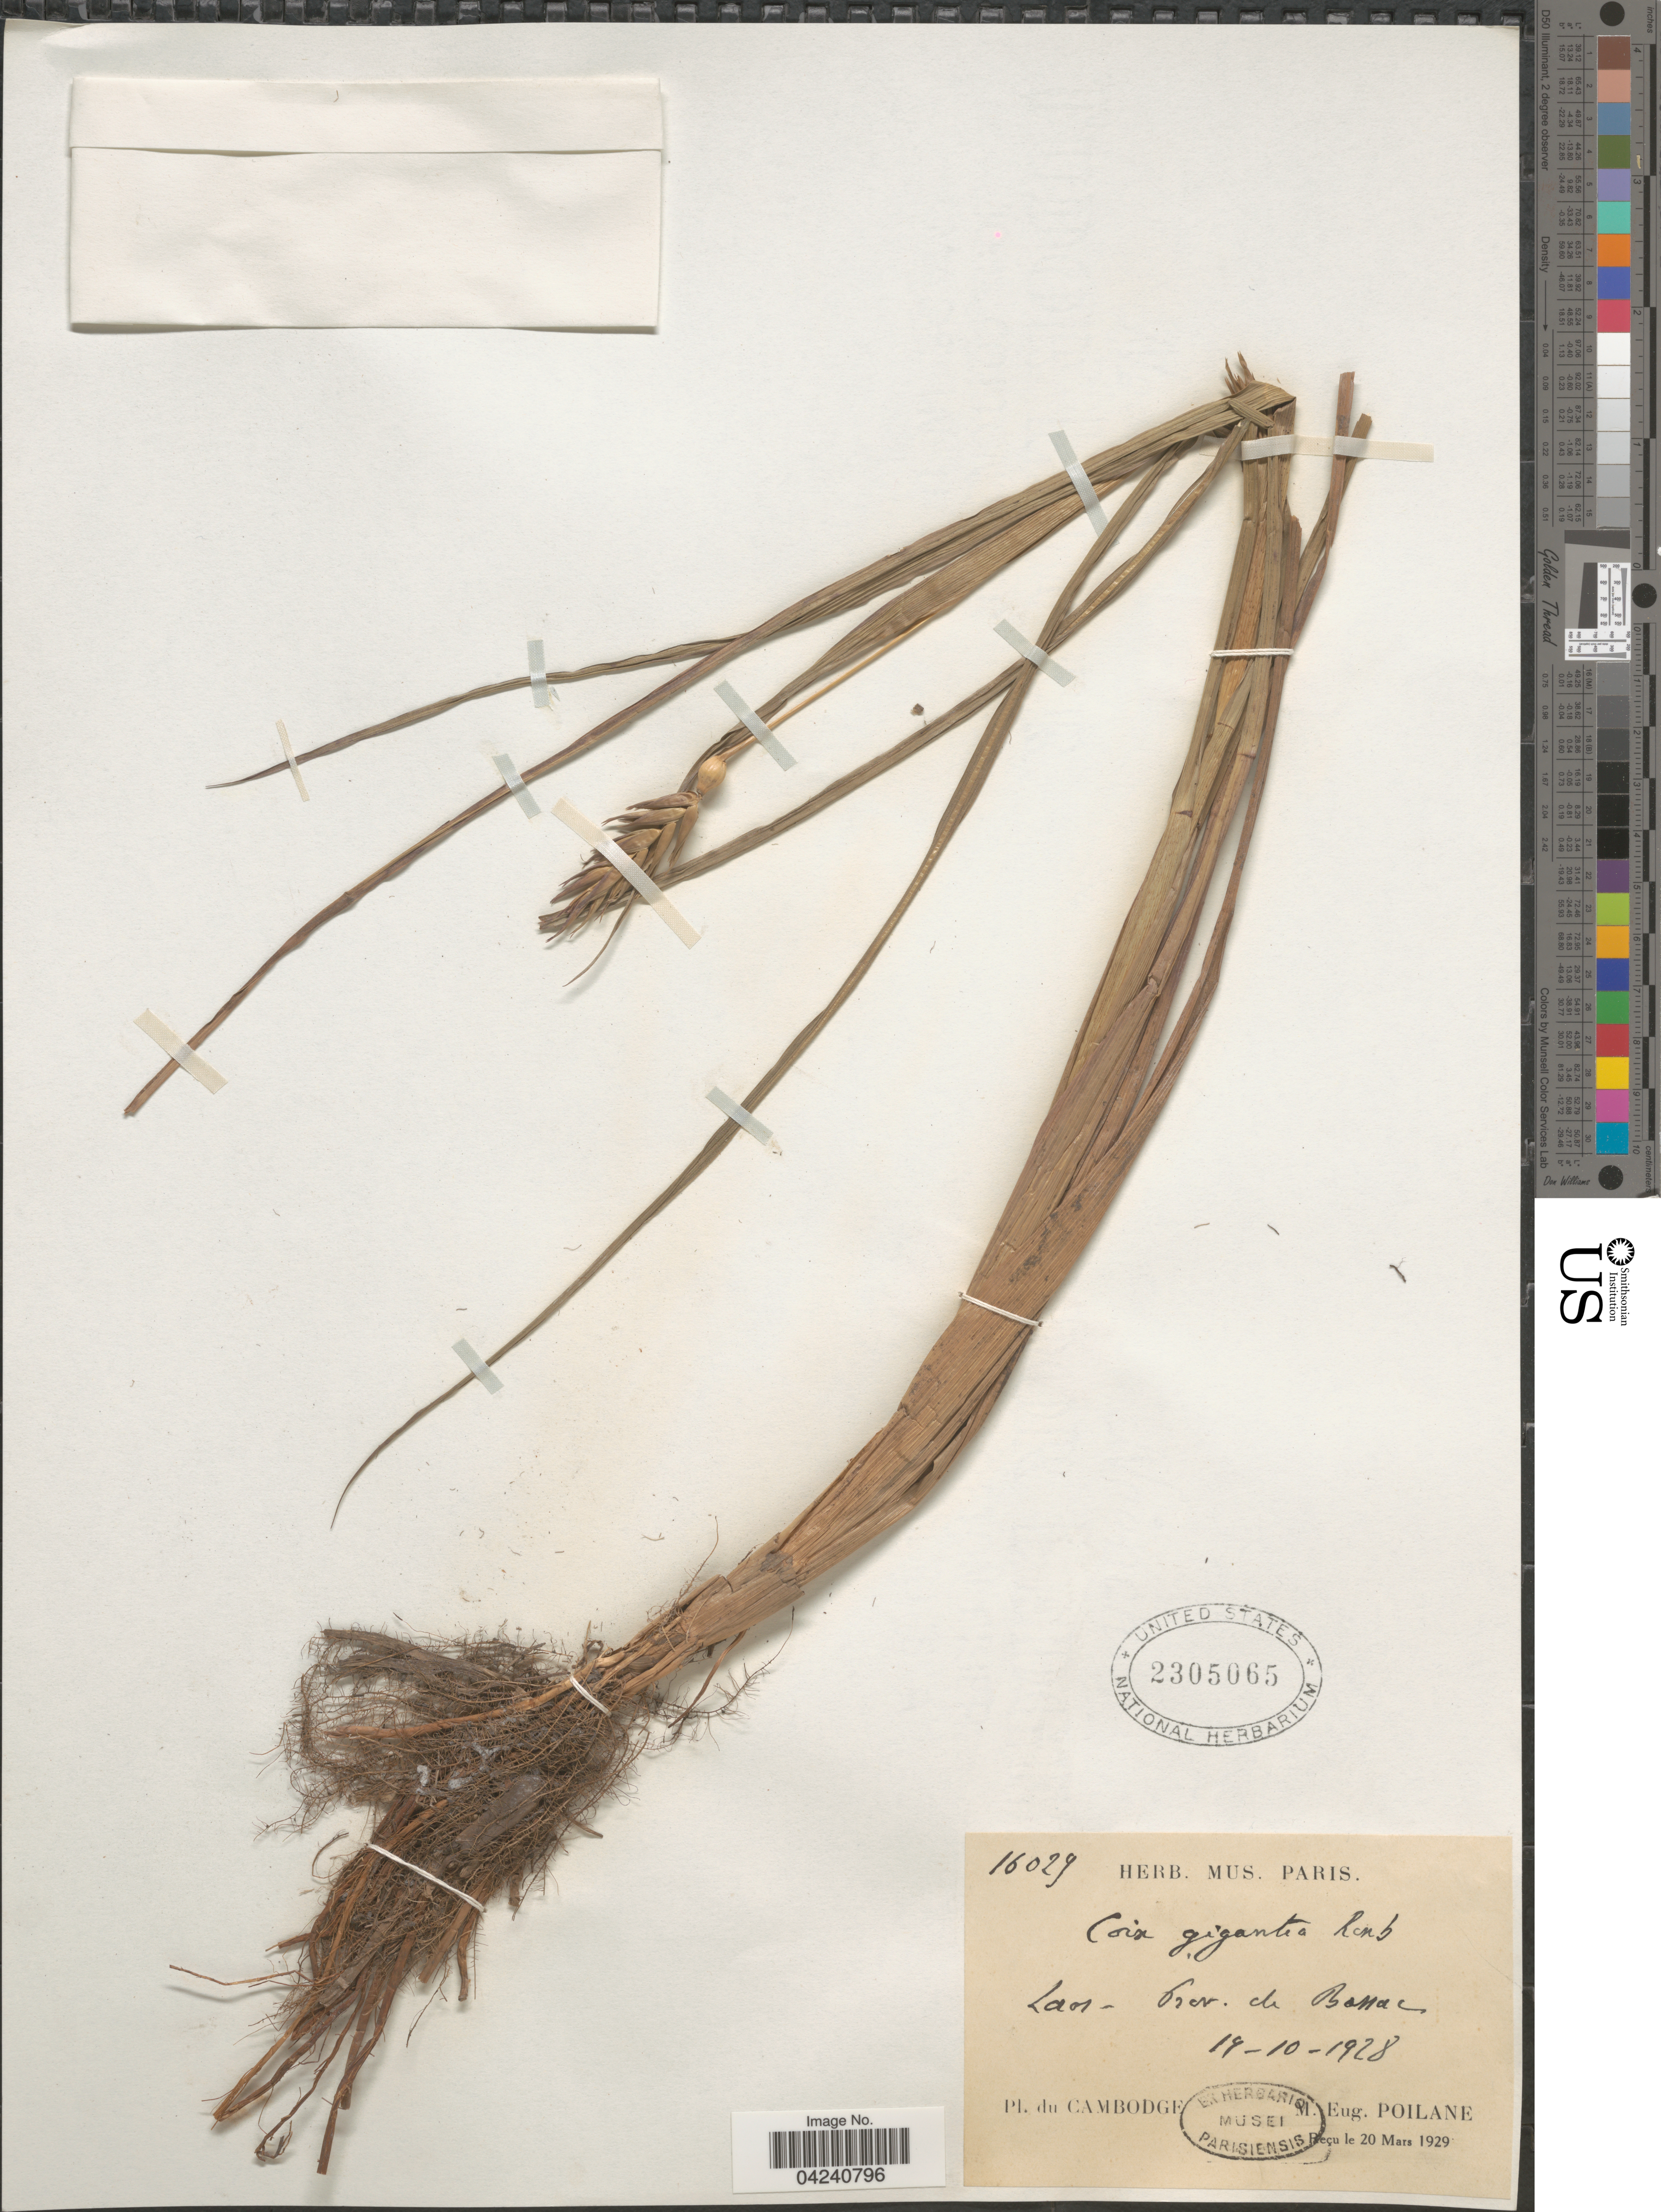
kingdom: Plantae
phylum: Tracheophyta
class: Liliopsida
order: Poales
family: Poaceae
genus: Coix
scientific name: Coix lacryma-jobi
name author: L.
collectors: M. Poilane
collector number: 16029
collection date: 1928-10-19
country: Laos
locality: Prov. de Bassac.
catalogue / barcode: US 2305065